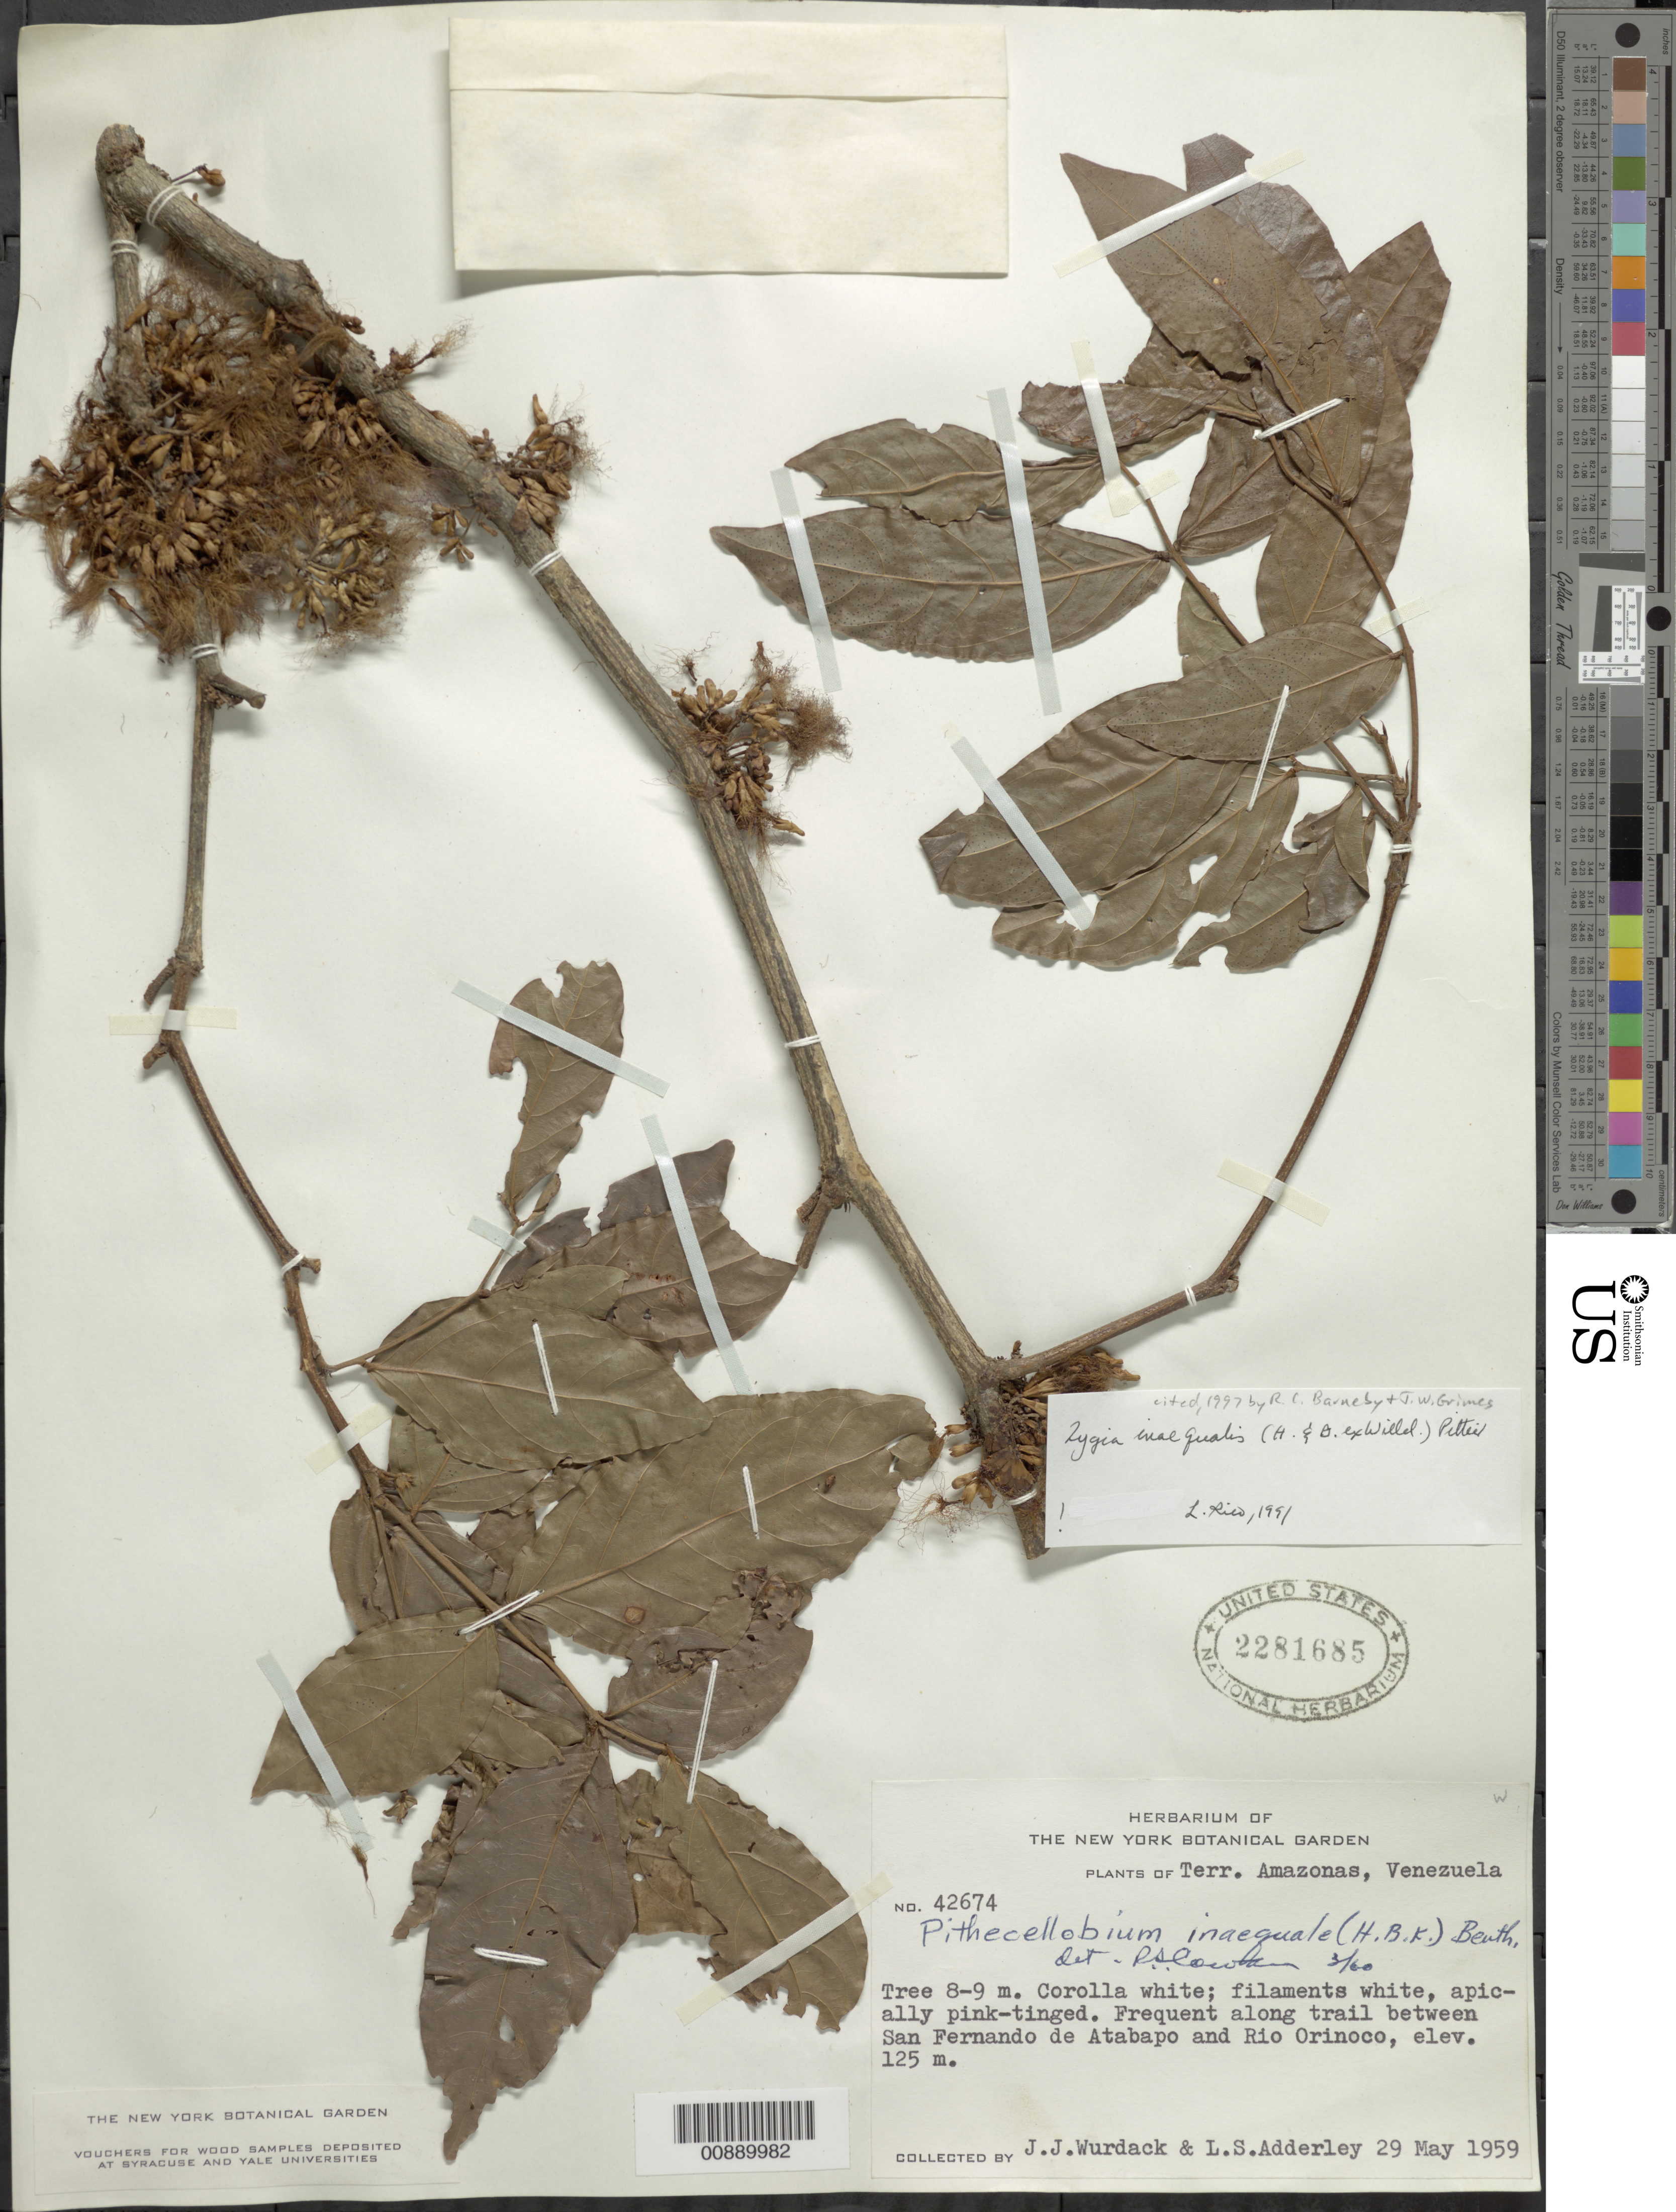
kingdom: Plantae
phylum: Tracheophyta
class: Magnoliopsida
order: Fabales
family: Fabaceae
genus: Zygia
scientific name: Zygia inaequalis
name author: (Humb. & Bonpl. ex Willd.) Pittier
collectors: J. J. Wurdack & L. S. Adderley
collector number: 42674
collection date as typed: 29-May-59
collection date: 1959-05-29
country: Venezuela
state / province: Amazonas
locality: Río Orinoco, trail between San Fernando de Atabapo and Río Orinoco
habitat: Along trail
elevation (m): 125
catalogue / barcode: US 2281685